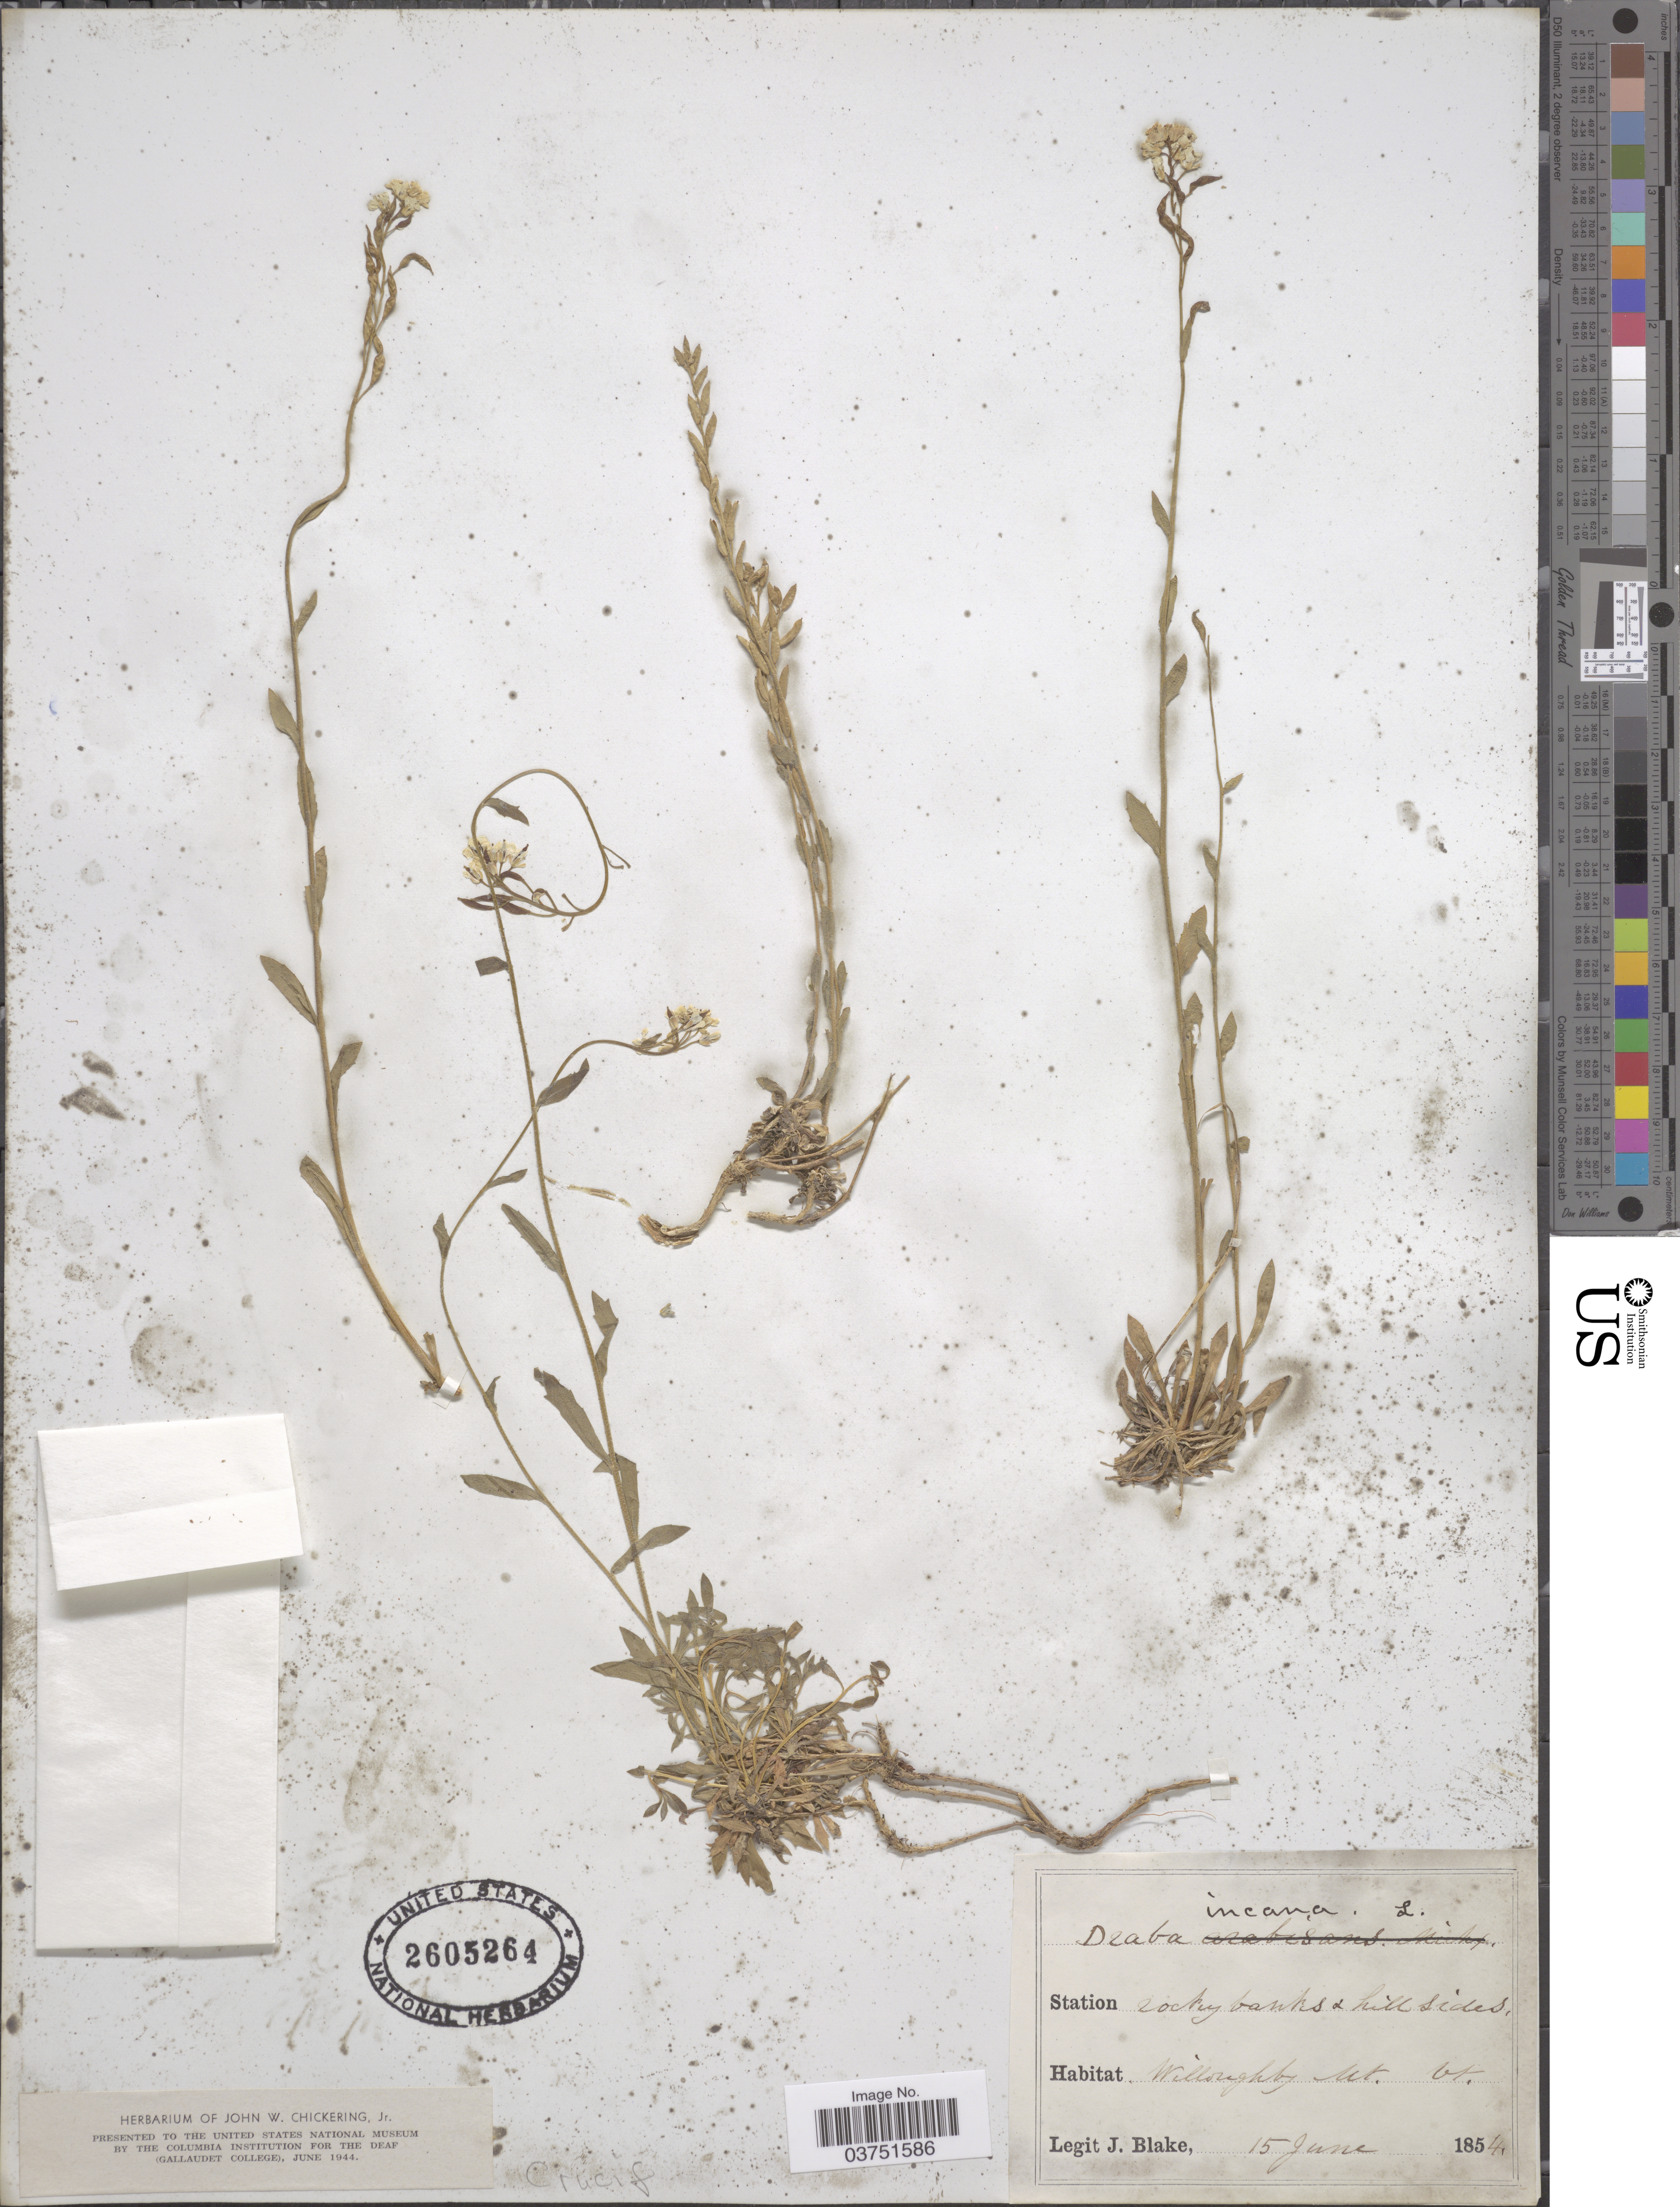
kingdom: Plantae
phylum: Tracheophyta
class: Magnoliopsida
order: Brassicales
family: Brassicaceae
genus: Draba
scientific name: Draba incana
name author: L.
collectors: J. Blake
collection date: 1854-06-15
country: United States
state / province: Vermont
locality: Willoughby Mt.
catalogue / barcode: US 2605264